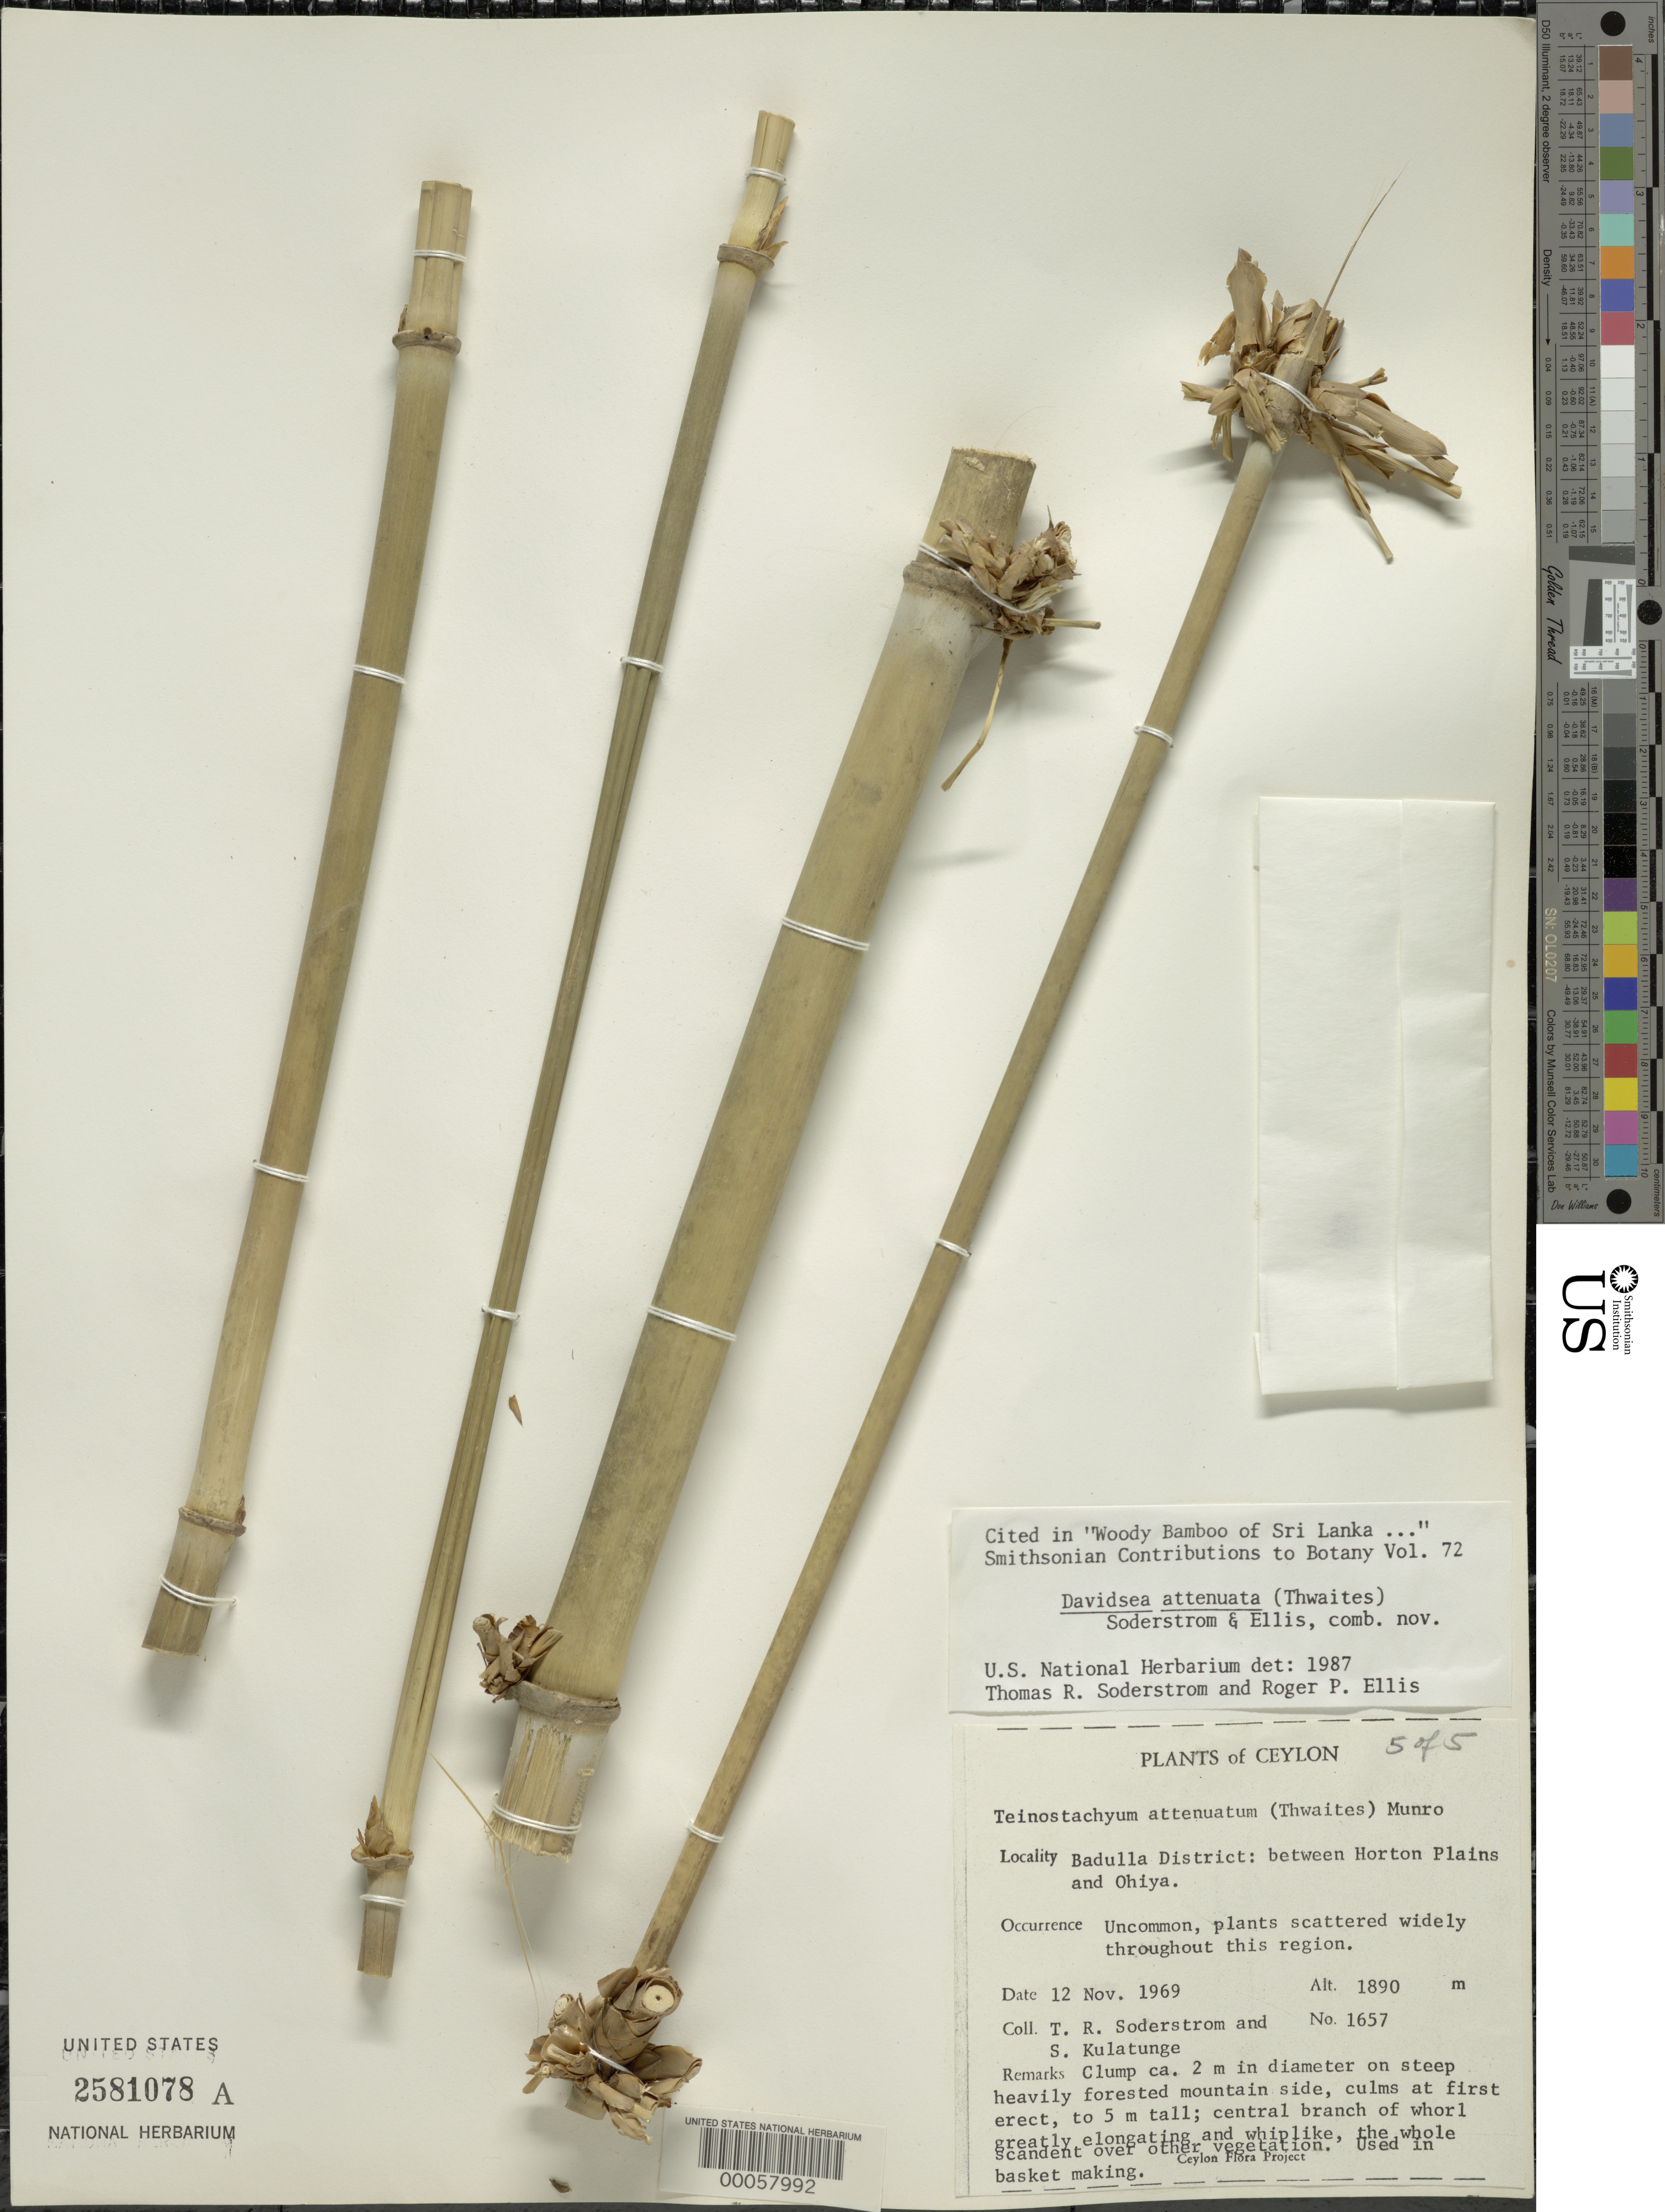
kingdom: Plantae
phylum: Tracheophyta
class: Liliopsida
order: Poales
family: Poaceae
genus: Davidsea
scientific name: Davidsea attenuata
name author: (Thwaites) Soderstr. & R.P. Ellis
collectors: T. R. Soderstrom & S. Kulatunge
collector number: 1657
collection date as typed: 12 Nov 1969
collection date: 1969-11-12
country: Sri Lanka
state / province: Uva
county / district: Badulla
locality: Between horton plains and ohiya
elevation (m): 1890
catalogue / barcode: US 2581078A